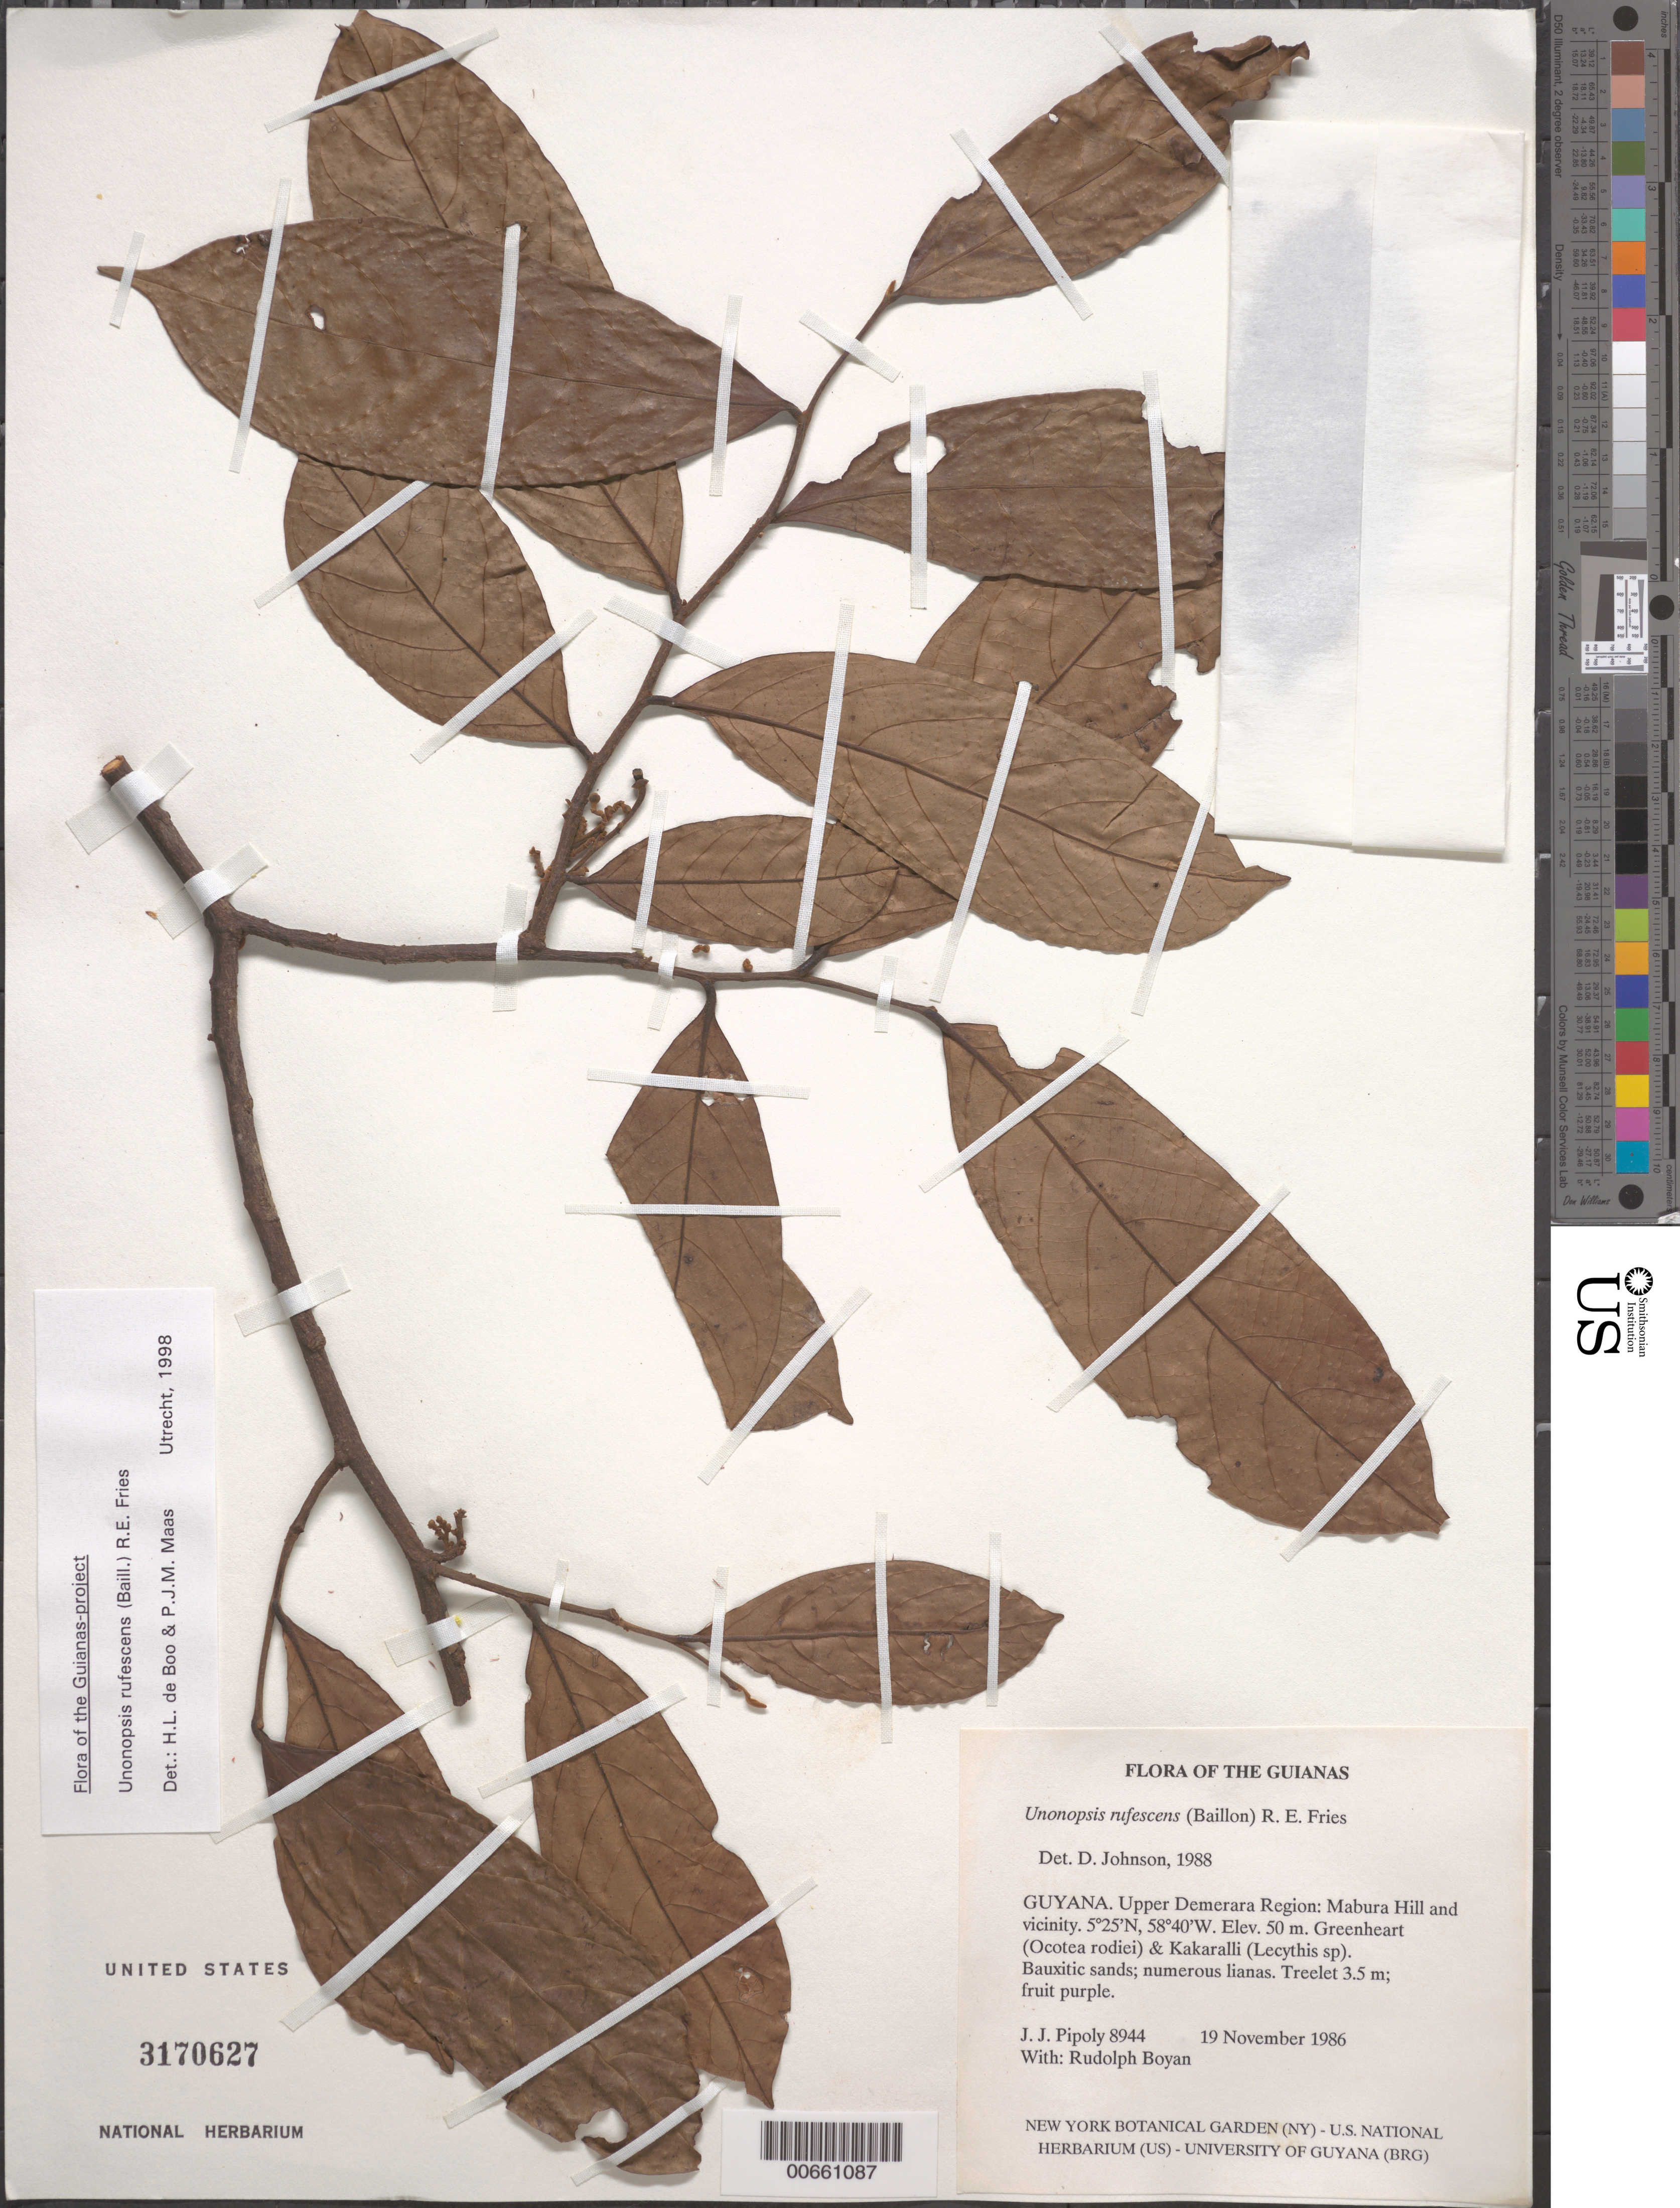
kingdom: Plantae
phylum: Tracheophyta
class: Magnoliopsida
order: Magnoliales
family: Annonaceae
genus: Unonopsis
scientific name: Unonopsis rufescens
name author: (Baill.) R.E. Fr.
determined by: de Boo, H. L.; Maas, P. J.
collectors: J. J. Pipoly & R. Boyan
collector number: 8944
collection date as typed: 19 November 1986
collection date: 1986-11-19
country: Guyana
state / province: U. Demerara-Berbice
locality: Mabura Hill and vicinity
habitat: Forest on bauxitic sands. Greenheart (Ocotea rodiaei) and Kakaralli (Lecythis sp). Numerous lianas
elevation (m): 50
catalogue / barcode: US 3170627